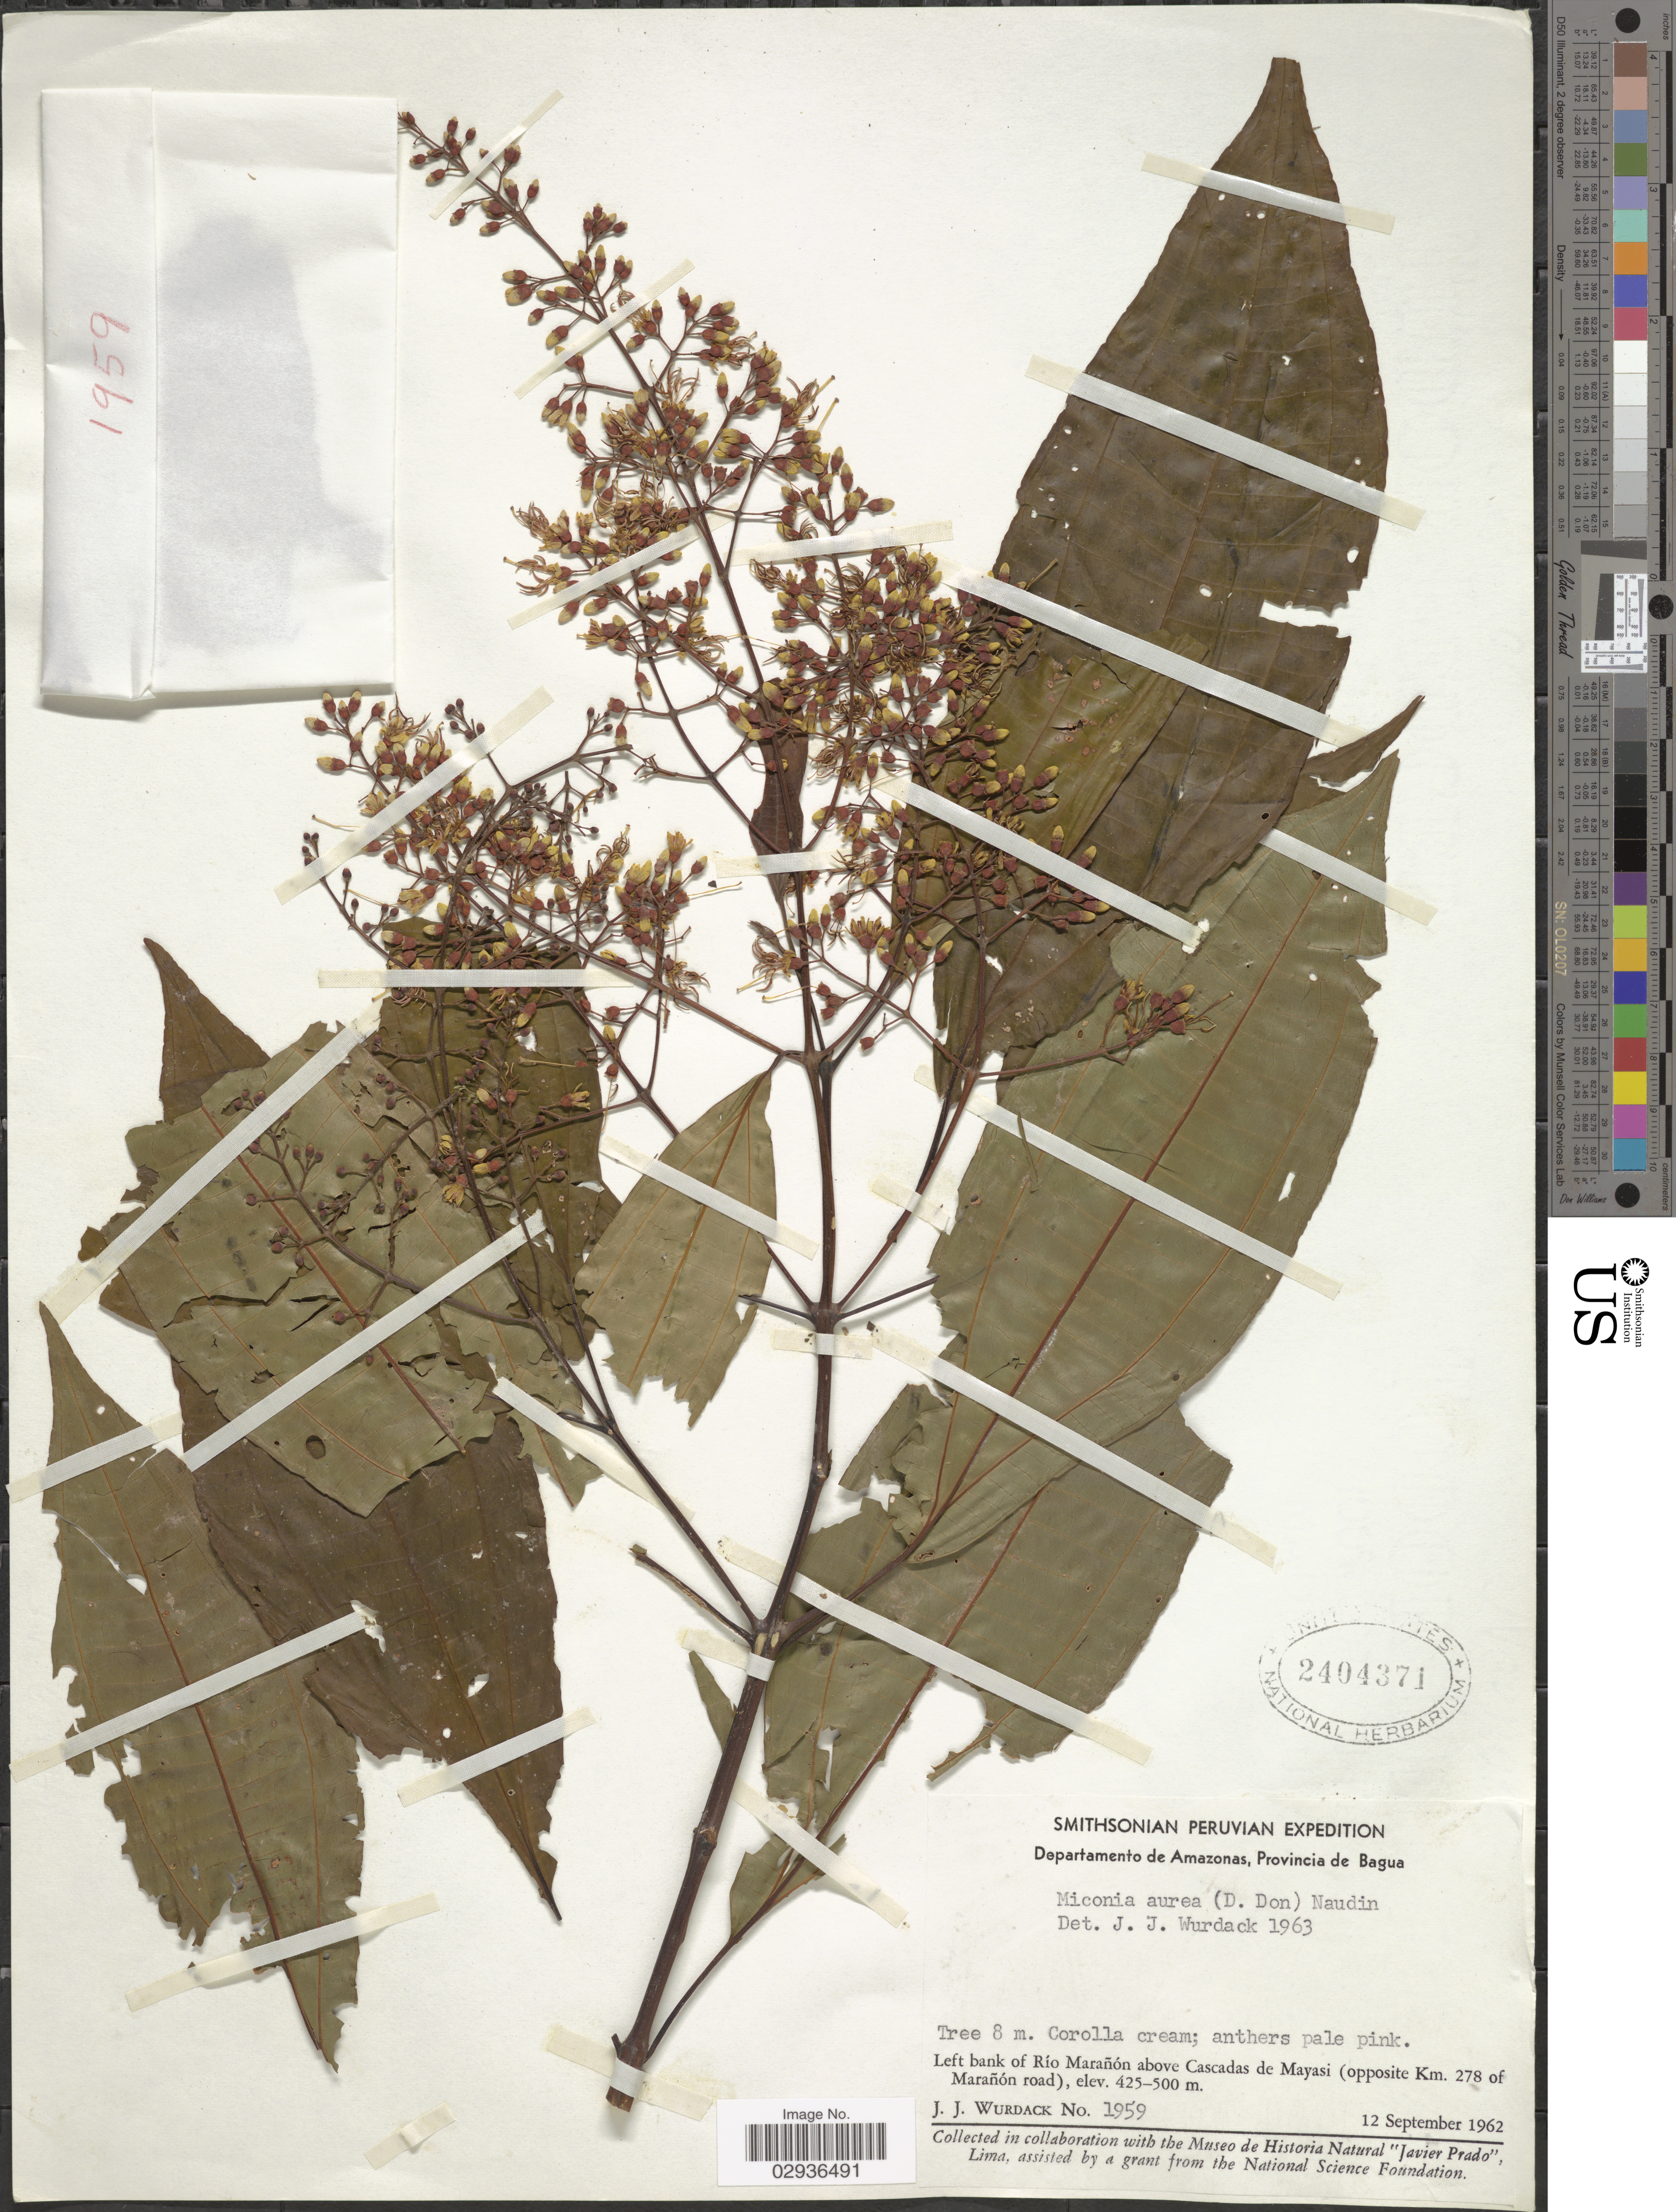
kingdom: Plantae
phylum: Tracheophyta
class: Magnoliopsida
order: Myrtales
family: Melastomataceae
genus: Miconia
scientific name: Miconia aurea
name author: (D. Don) Naudin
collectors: J. J. Wurdack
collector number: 1959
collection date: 1962-09-12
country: Peru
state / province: Amazonas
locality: Departamento de Amazonas, Provincia de Bagua, Left bank of Río Marañon above Cascadas de Mayasi (opposite Km. 278 of Marañon road).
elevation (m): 425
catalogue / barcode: US 2404371